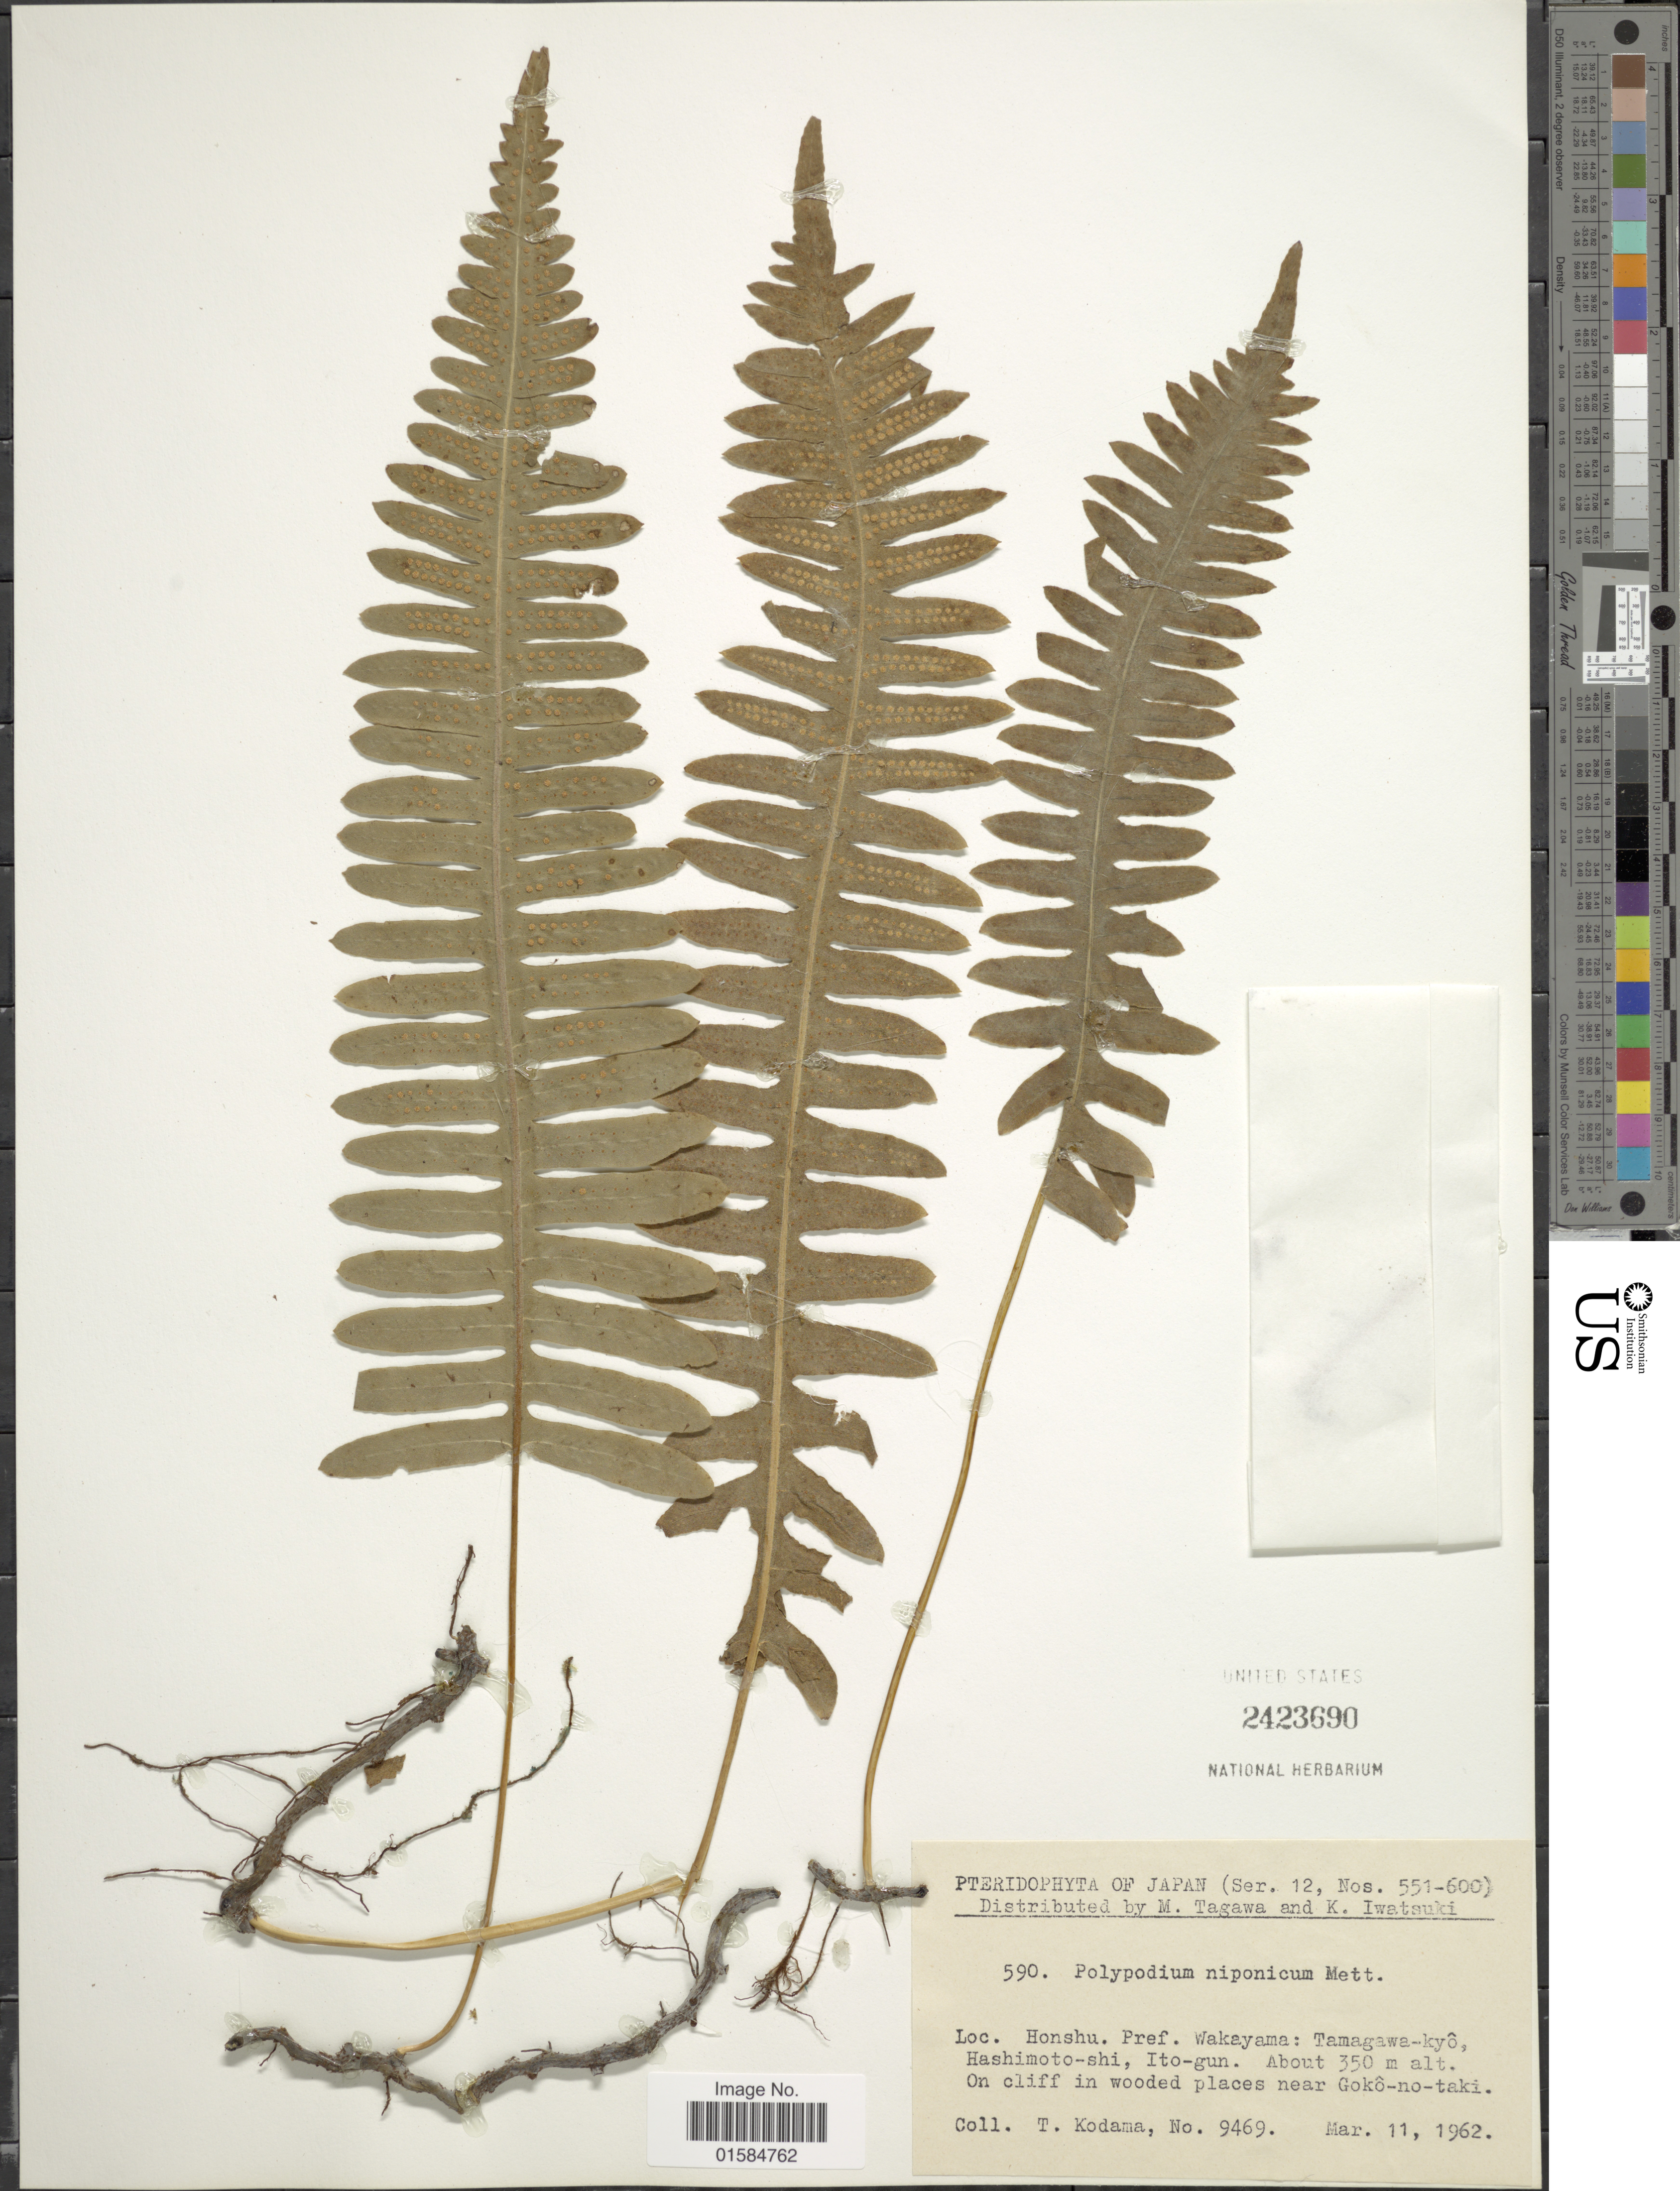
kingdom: Plantae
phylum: Tracheophyta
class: Polypodiopsida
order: Polypodiales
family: Polypodiaceae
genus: Goniophlebium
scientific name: Goniophlebium niponicum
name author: (Mett.) Bedd.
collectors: T. Kodama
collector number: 9469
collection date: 1962-03-11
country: Japan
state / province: Wakayama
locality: Honshu. Pref. Wakayama: Tamagawa-kyo, Hashimoto-shi, Ito-gun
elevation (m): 350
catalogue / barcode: US 2423690